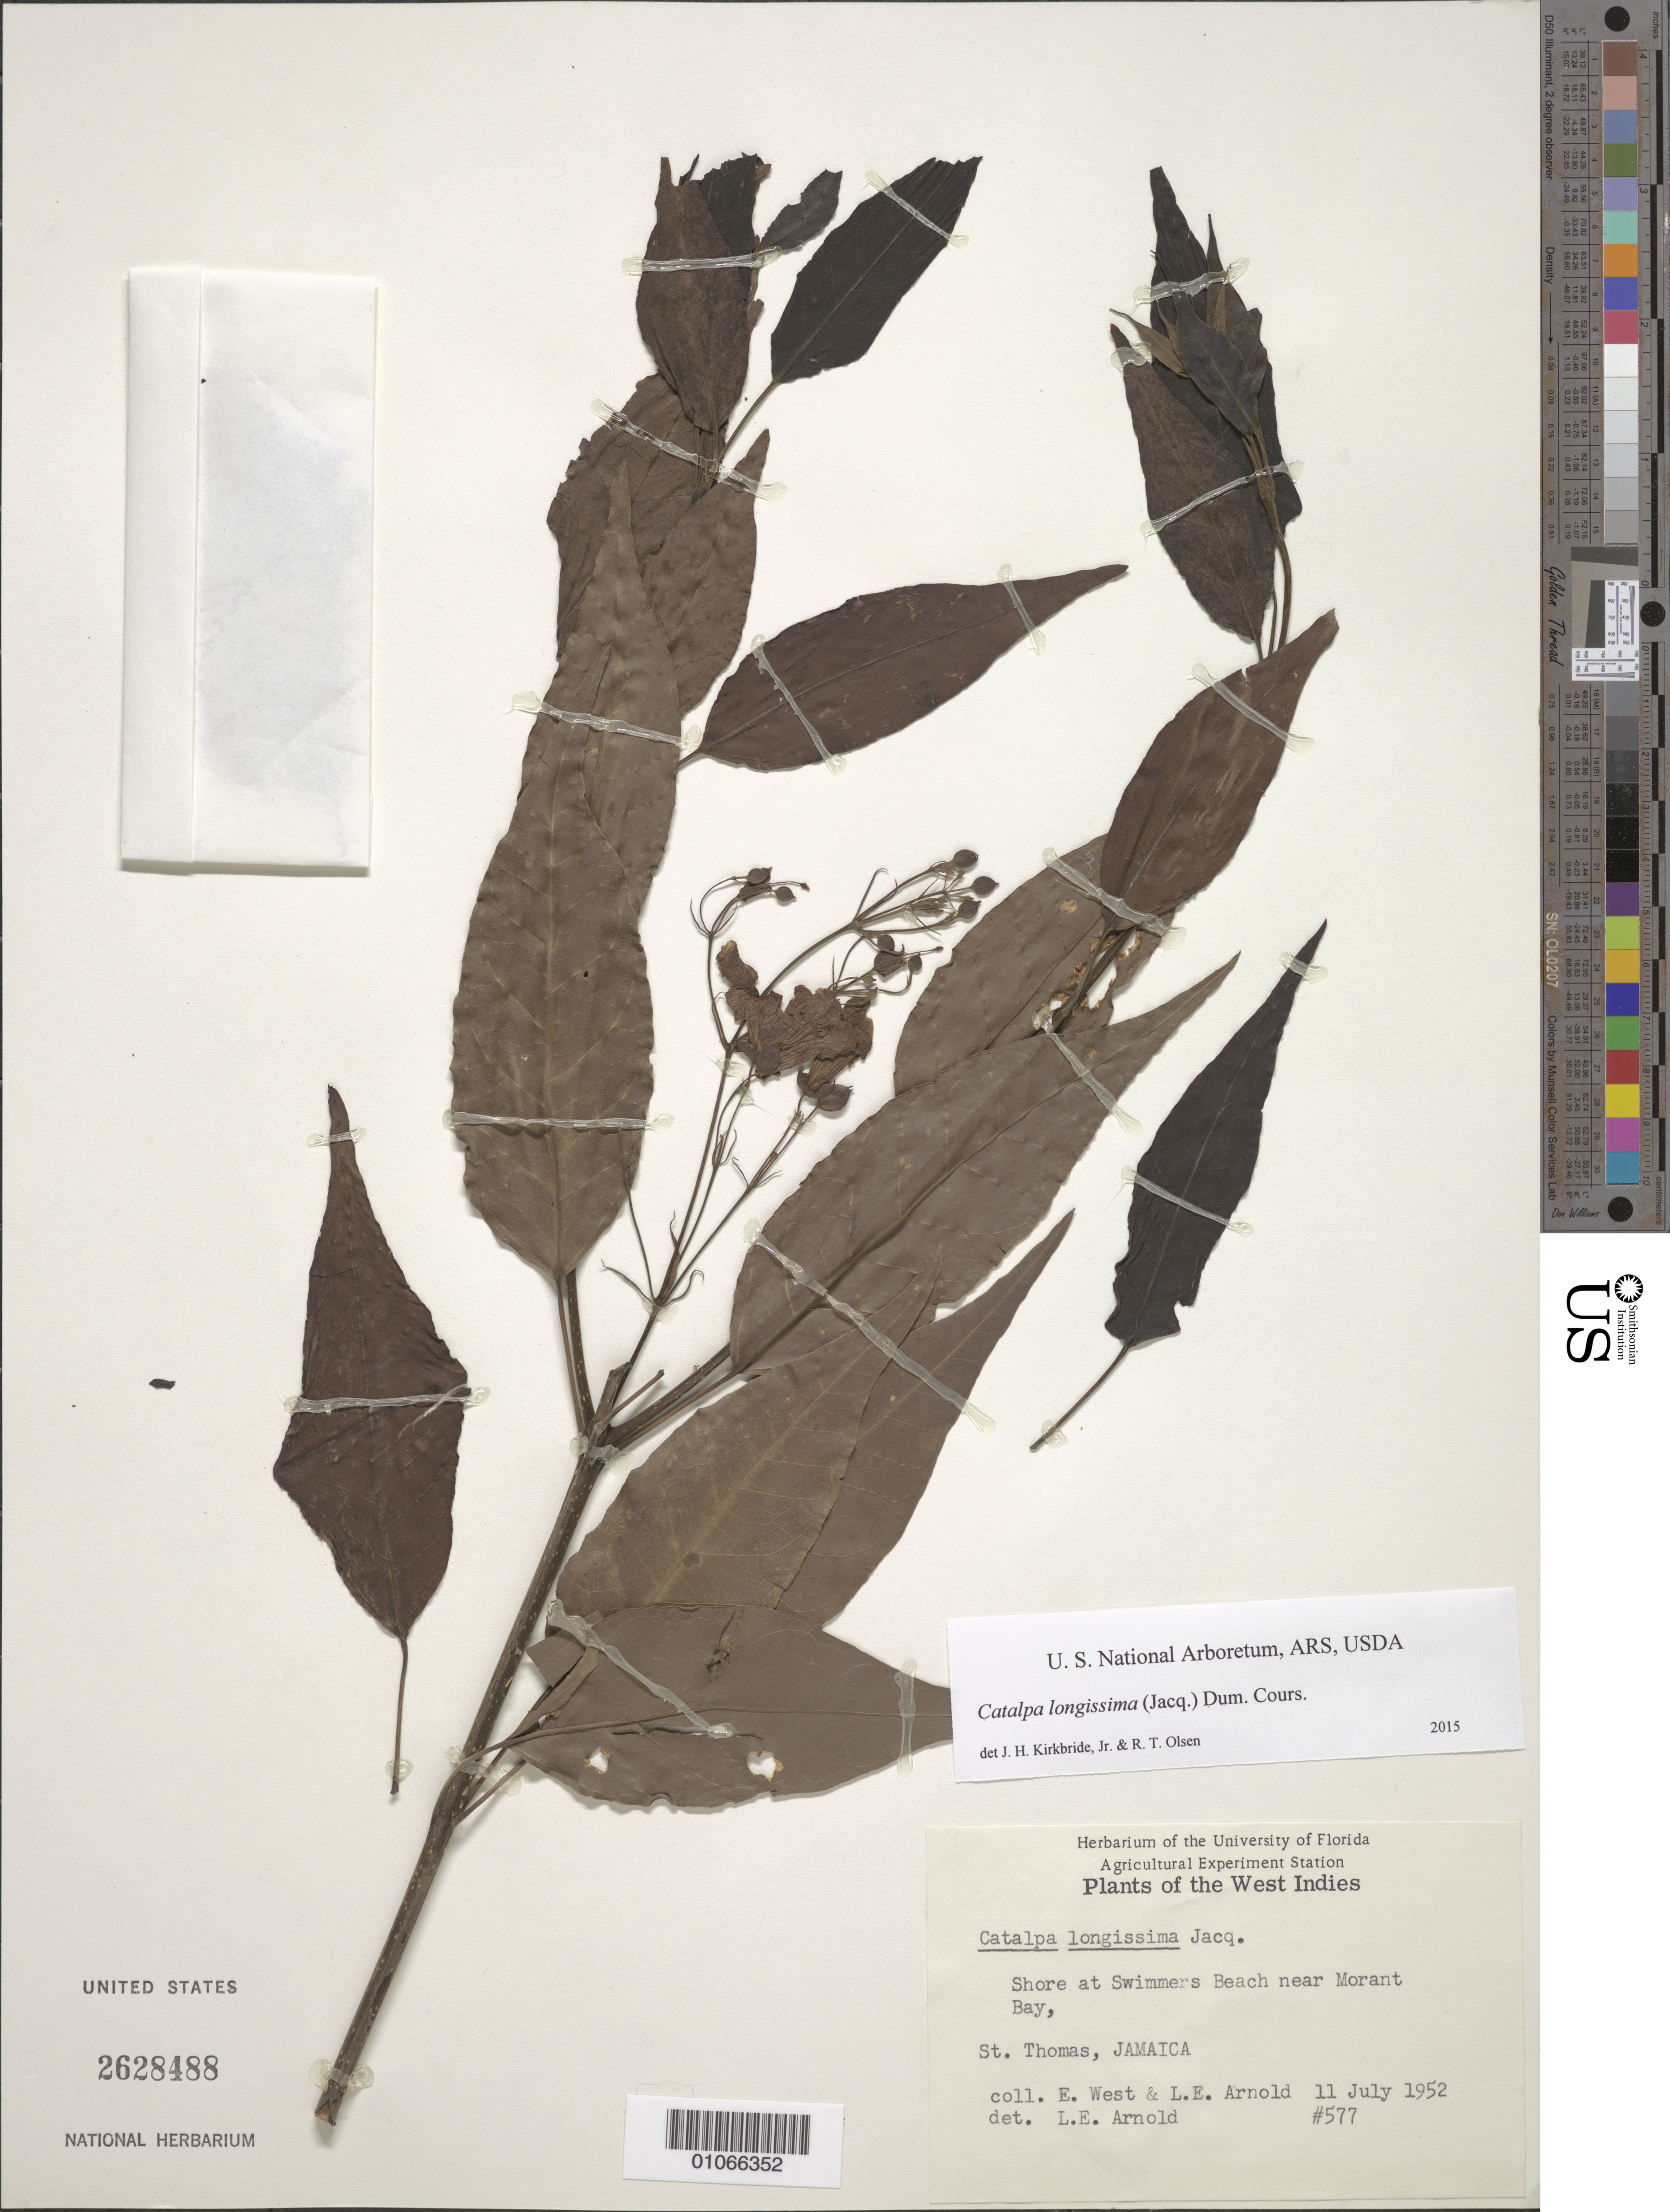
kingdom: Plantae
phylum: Tracheophyta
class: Magnoliopsida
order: Lamiales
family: Bignoniaceae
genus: Catalpa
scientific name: Catalpa longissima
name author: (Jacq.) Dum. Cours.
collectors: E. West & L. E. Arnold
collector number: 577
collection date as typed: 11 Jul 1952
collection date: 1952-07-11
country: Jamaica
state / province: Saint Thomas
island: Jamaica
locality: Shore at Swimmers Beach near Morant Bay.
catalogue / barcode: US 2628488